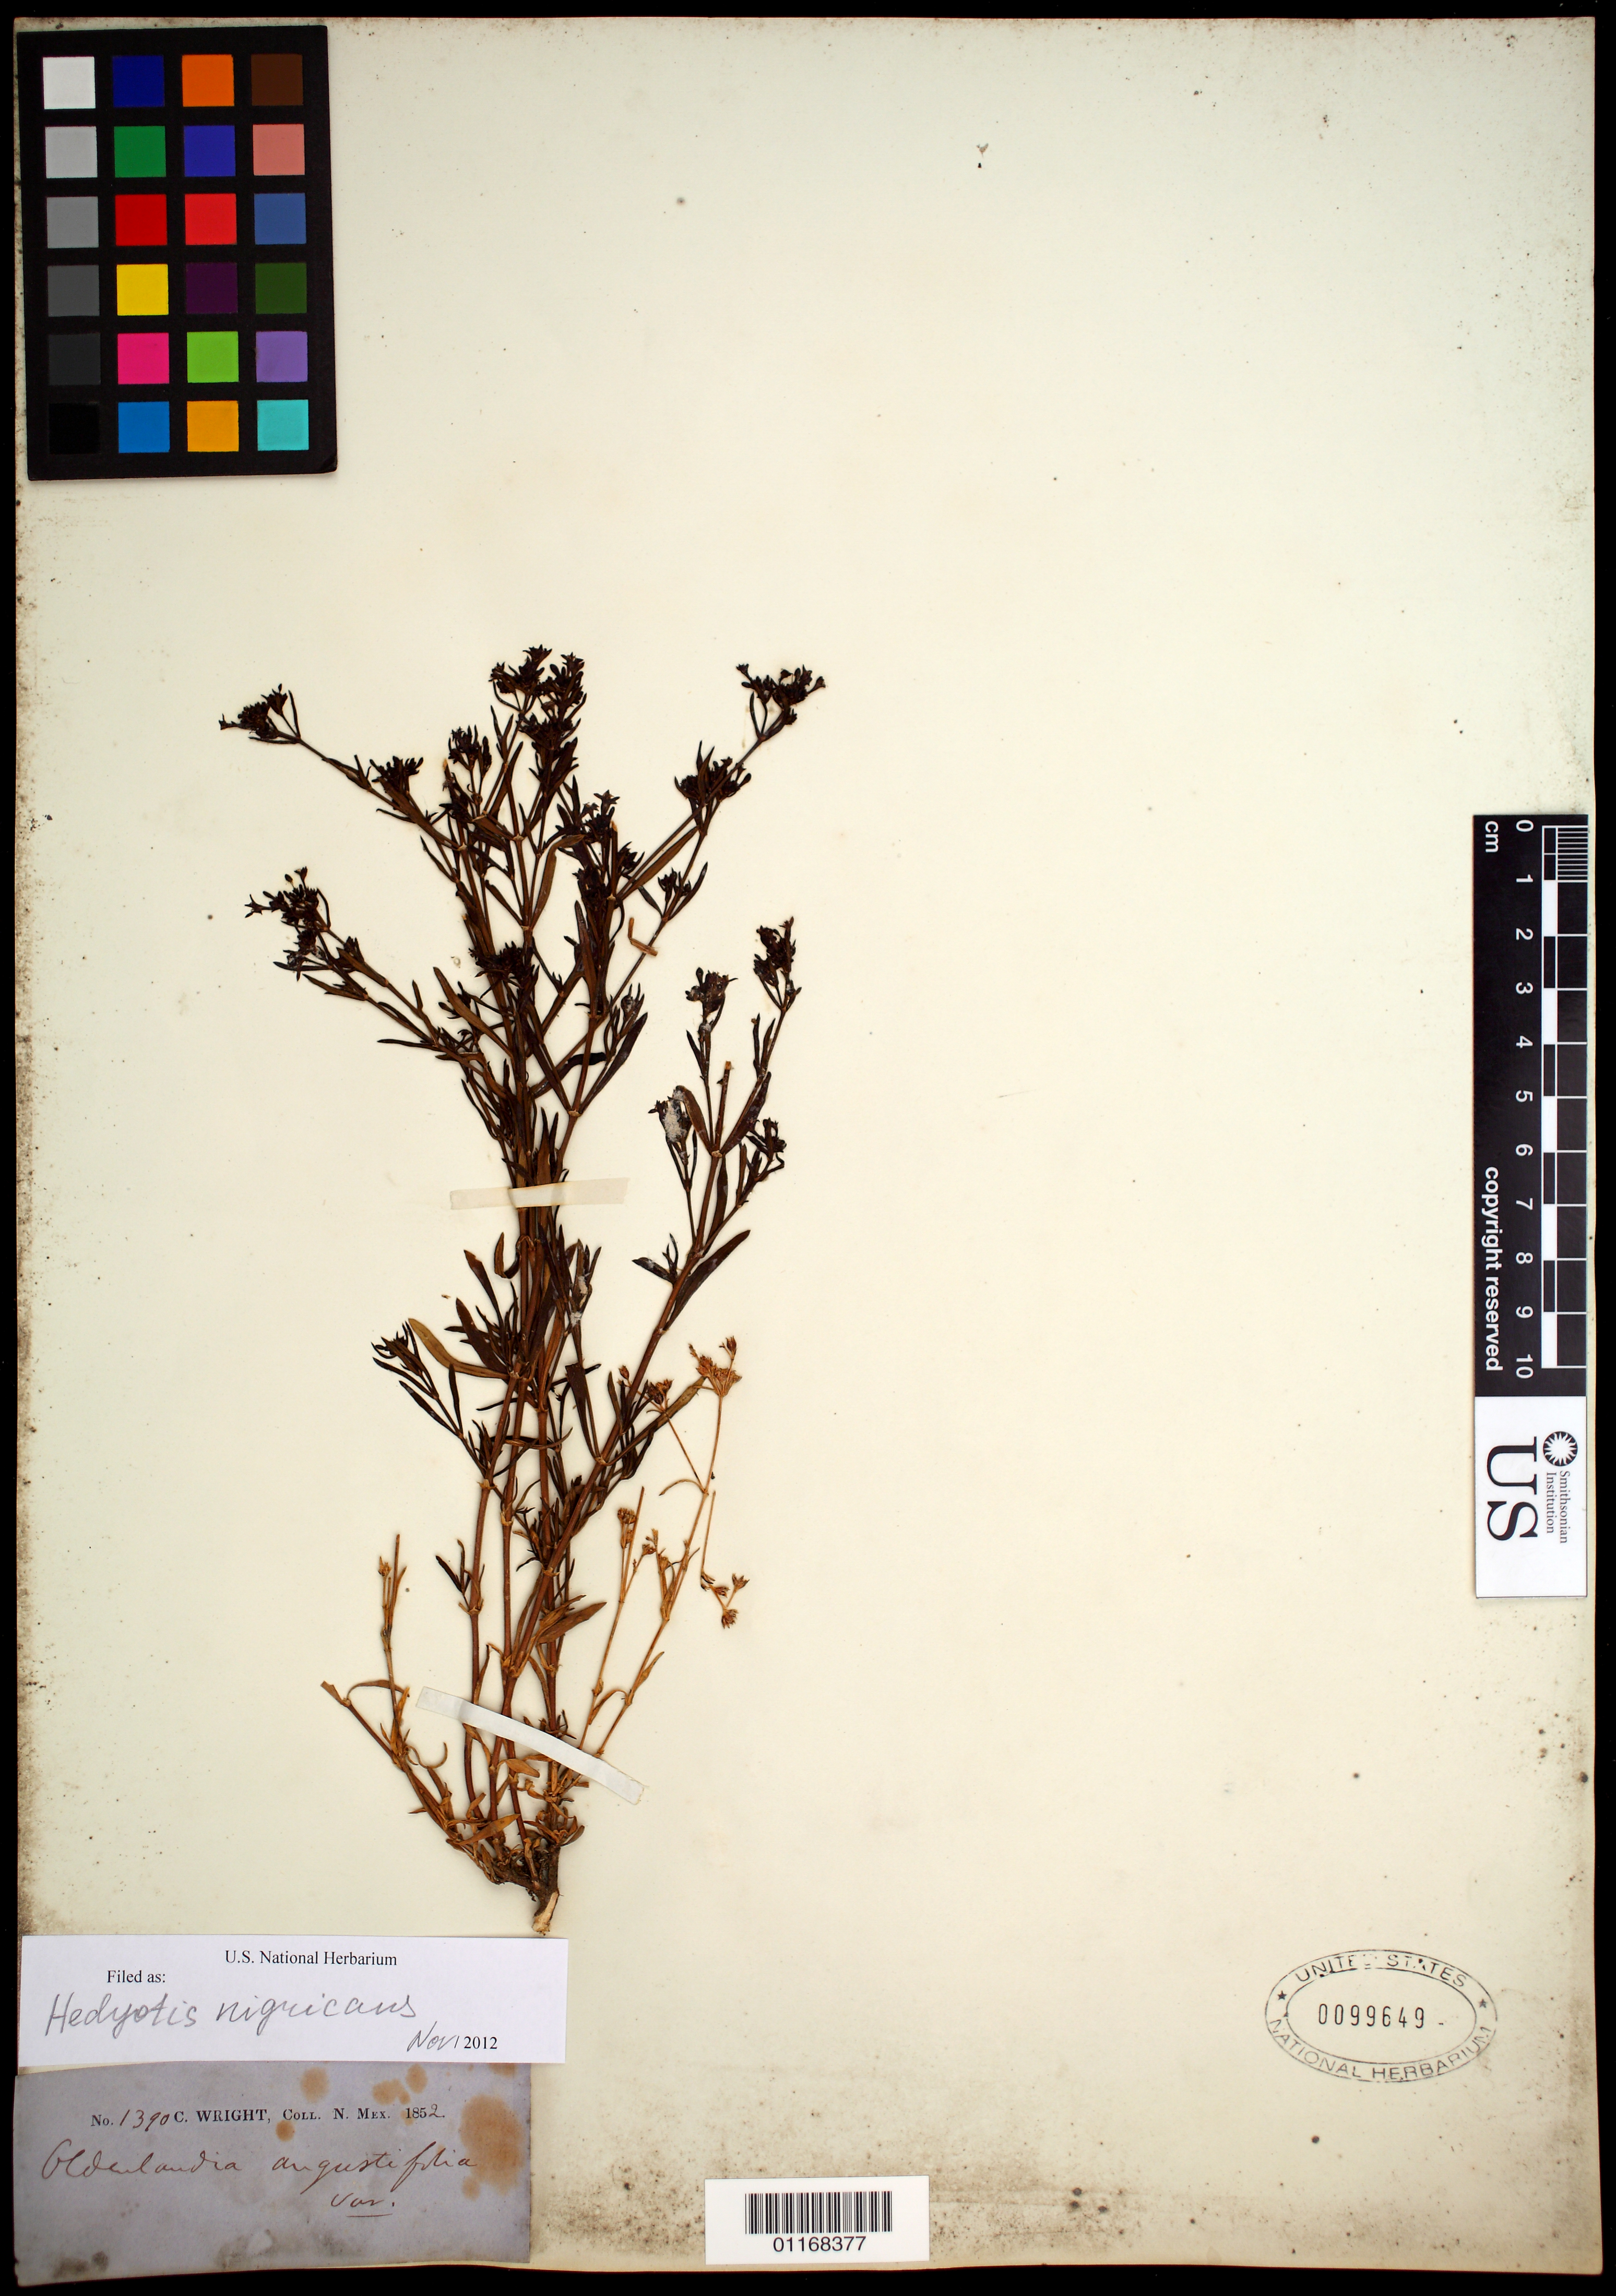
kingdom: Plantae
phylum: Tracheophyta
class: Magnoliopsida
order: Gentianales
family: Rubiaceae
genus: Hedyotis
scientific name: Hedyotis nigricans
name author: (Lam.) Fosberg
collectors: C. Wright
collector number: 1390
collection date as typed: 1852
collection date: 1852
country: United States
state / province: New Mexico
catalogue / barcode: US 99649